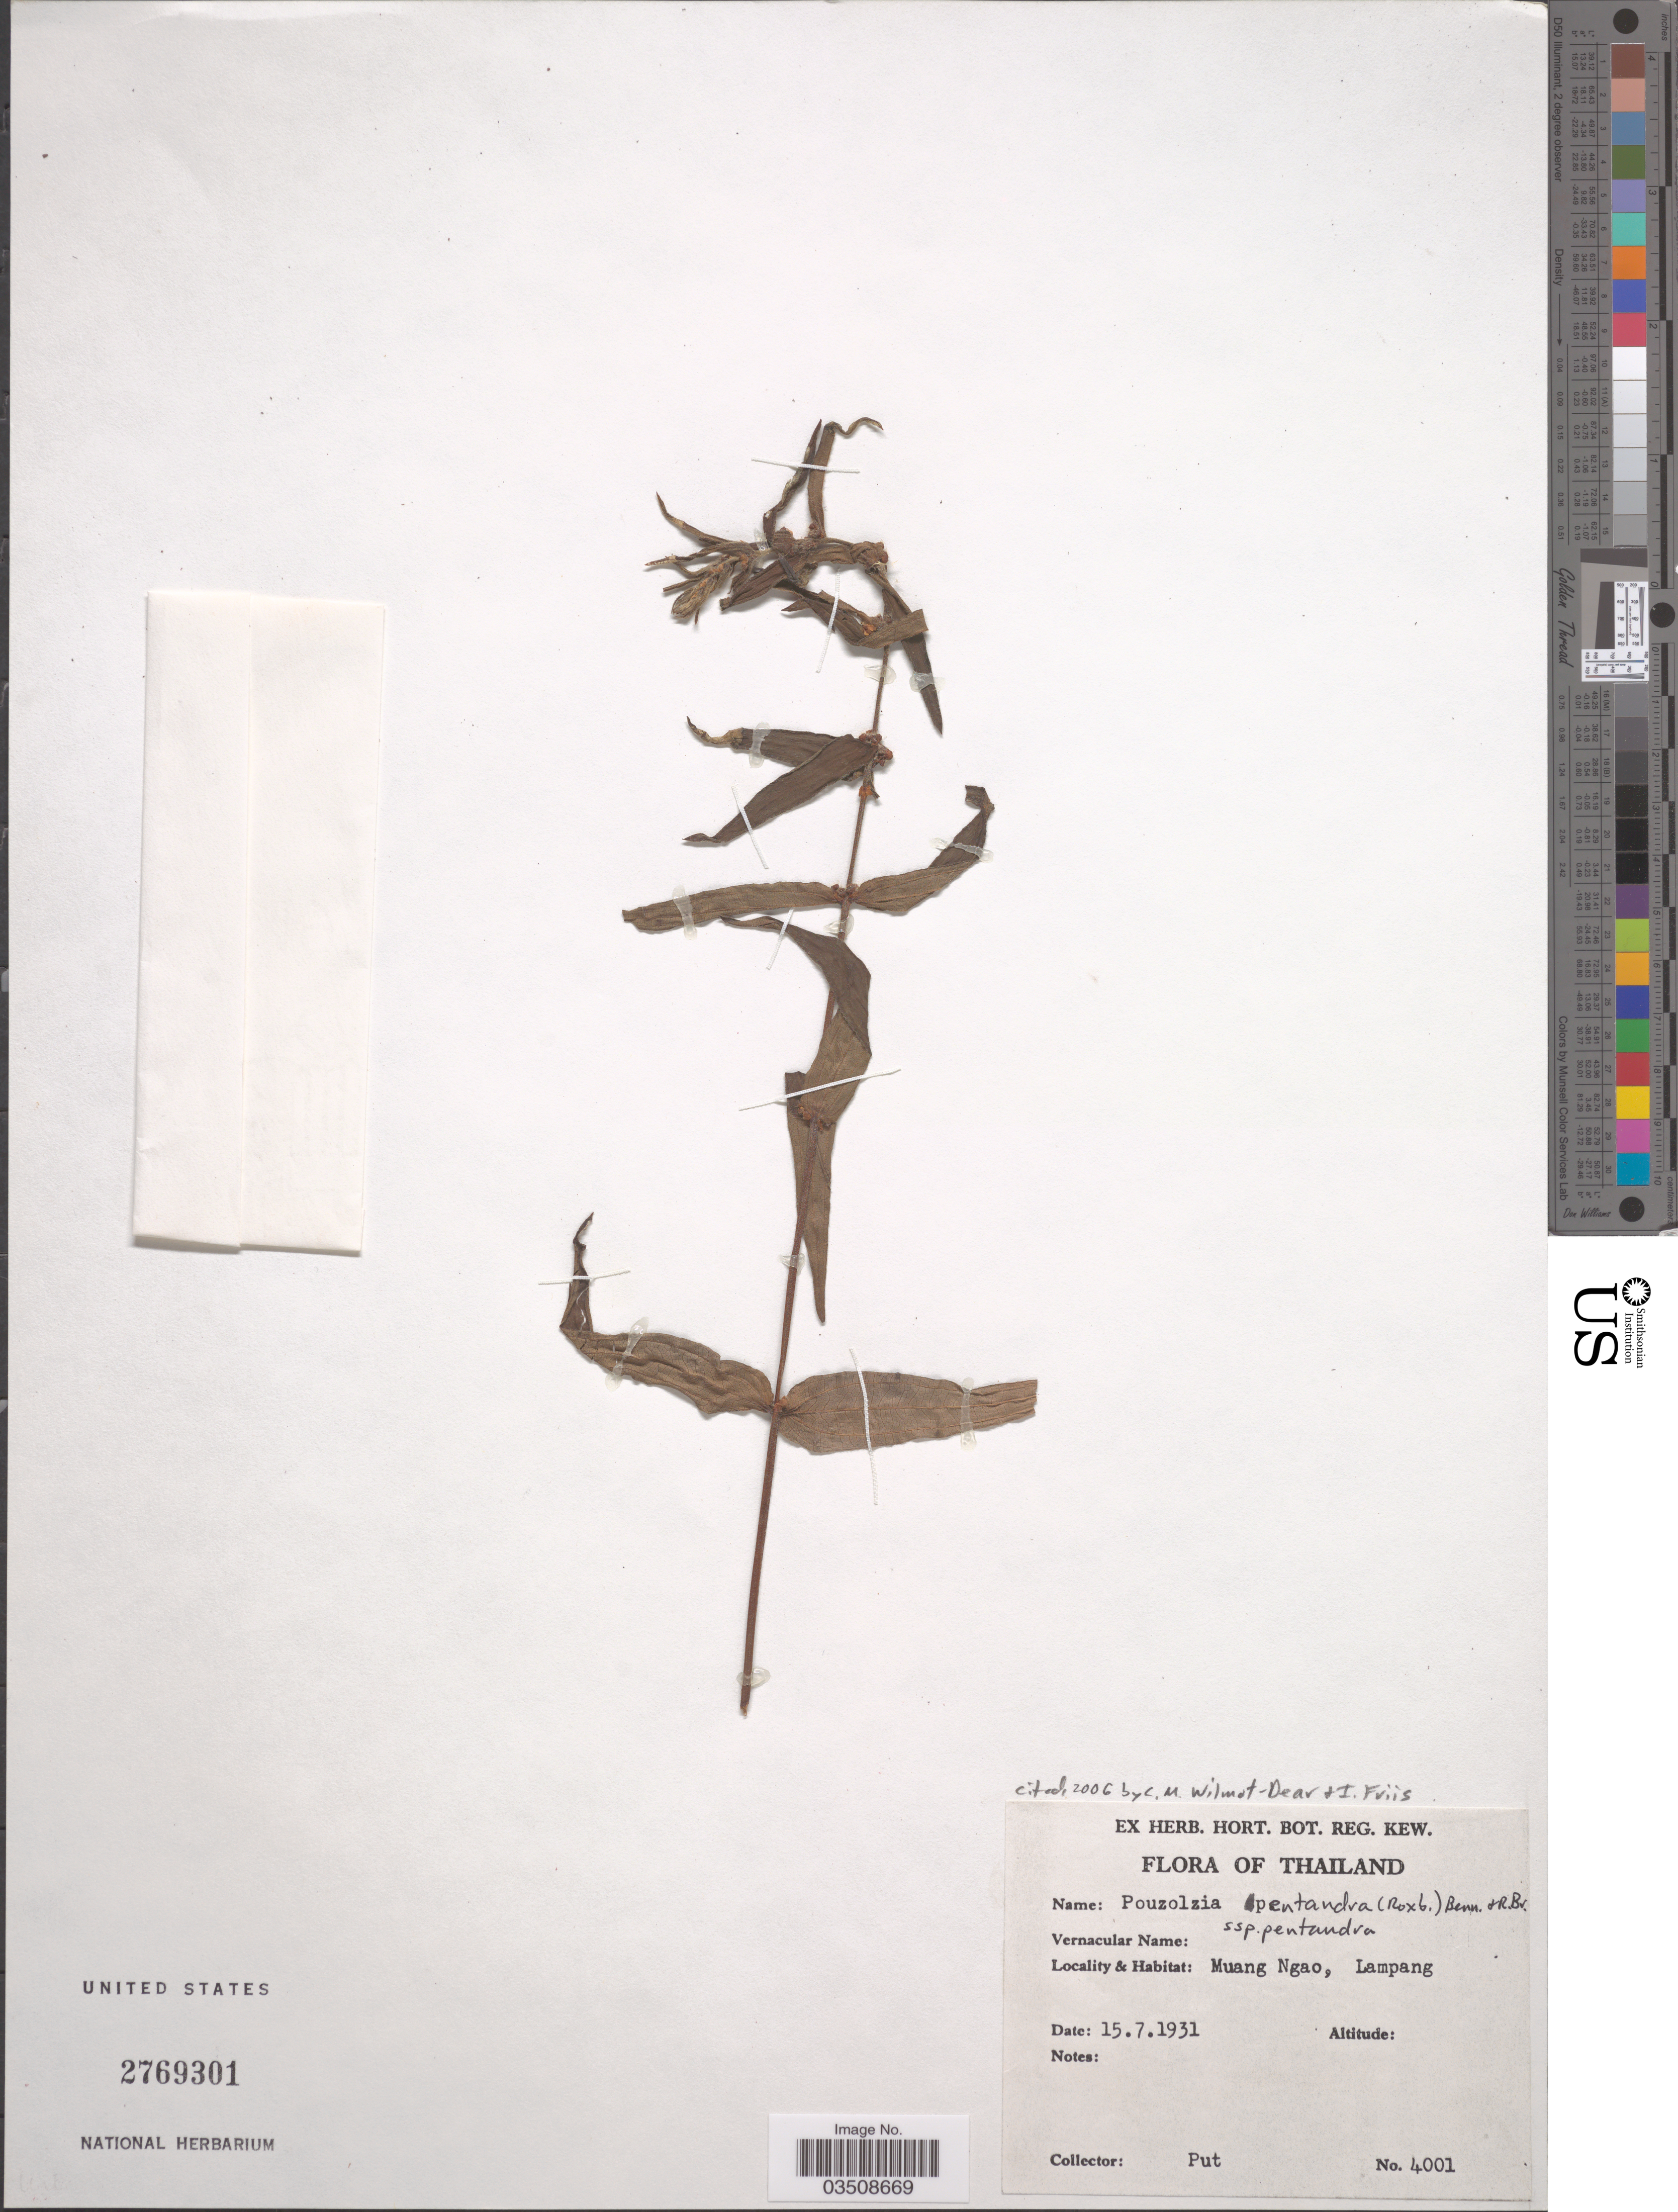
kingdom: Plantae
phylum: Tracheophyta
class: Magnoliopsida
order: Rosales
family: Urticaceae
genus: Gonostegia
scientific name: Gonostegia pentandra var. pentandra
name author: (Roxb.) Miq.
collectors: -. Put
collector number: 4001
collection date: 1931-07-15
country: Thailand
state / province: Lampang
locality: Muang Ngao.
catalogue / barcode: US 2769301